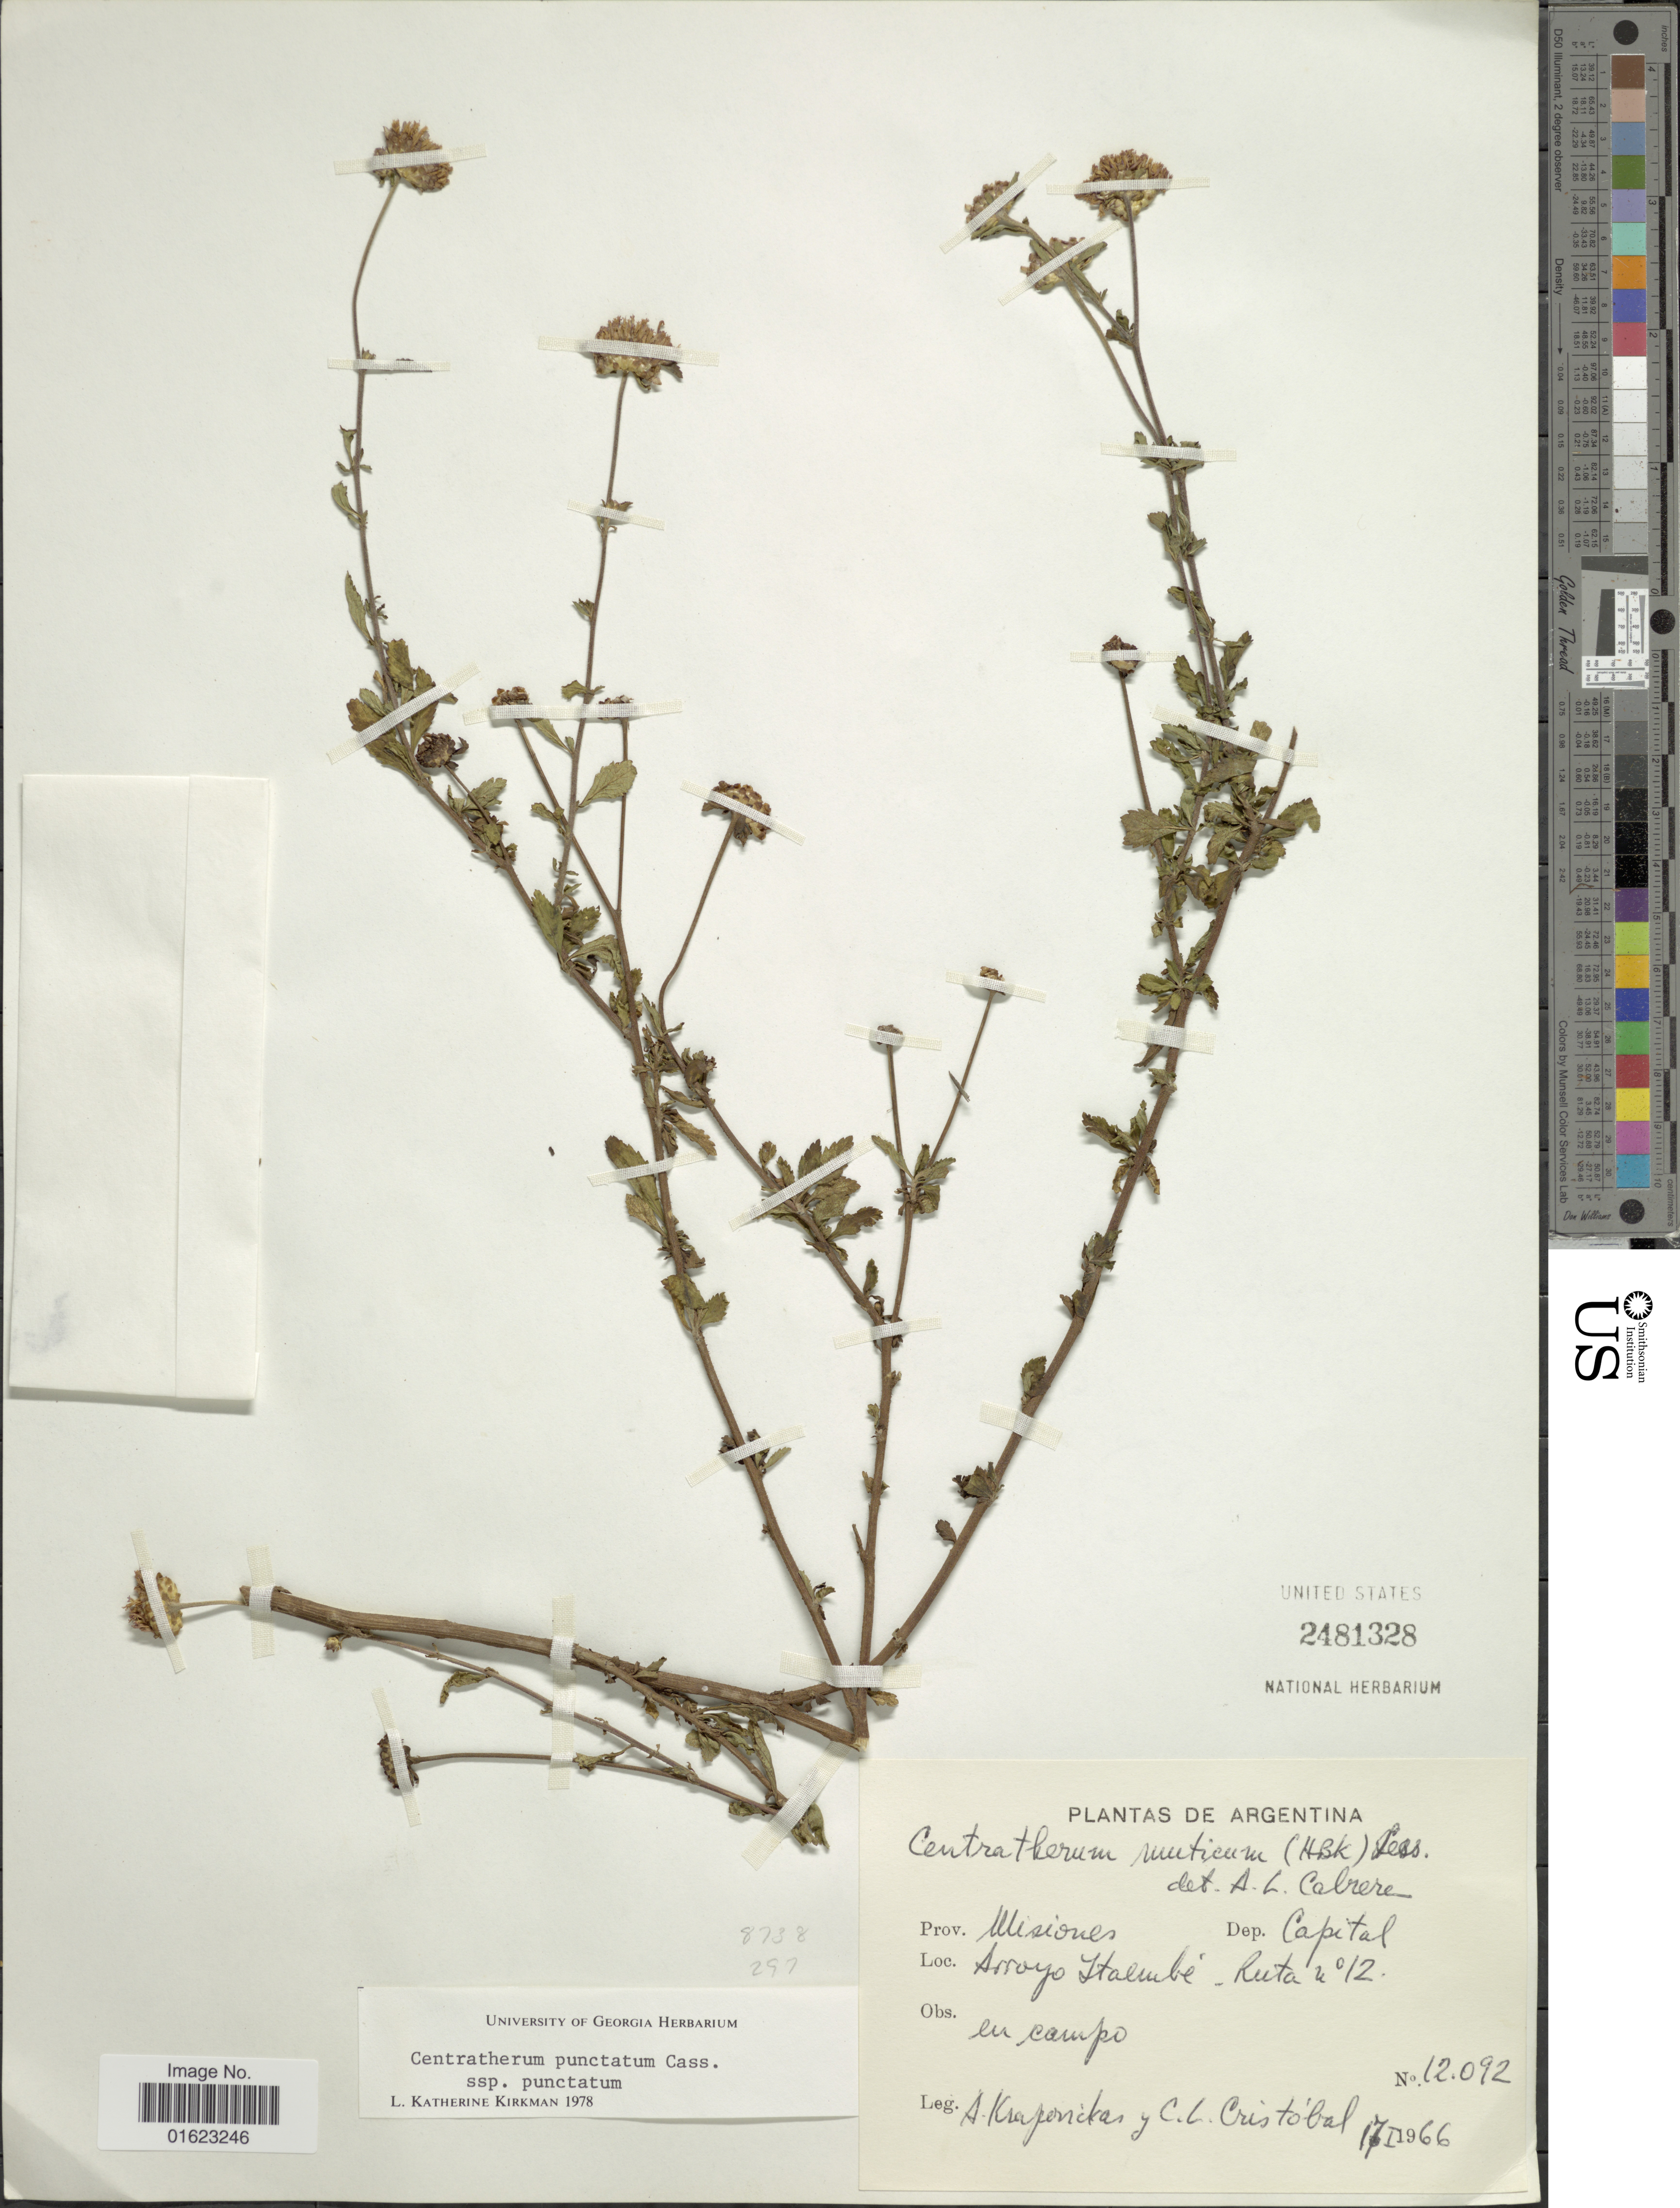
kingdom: Plantae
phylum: Tracheophyta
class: Magnoliopsida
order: Asterales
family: Asteraceae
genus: Centratherum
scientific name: Centratherum punctatum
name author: Cass.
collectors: A. Krapovickas & C. L. Cristóbal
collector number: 12092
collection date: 1966-01-17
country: Argentina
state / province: Misiones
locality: Arroyo Itaembé - Ruta nº 12, Dep. Capital.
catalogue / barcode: US 2481328